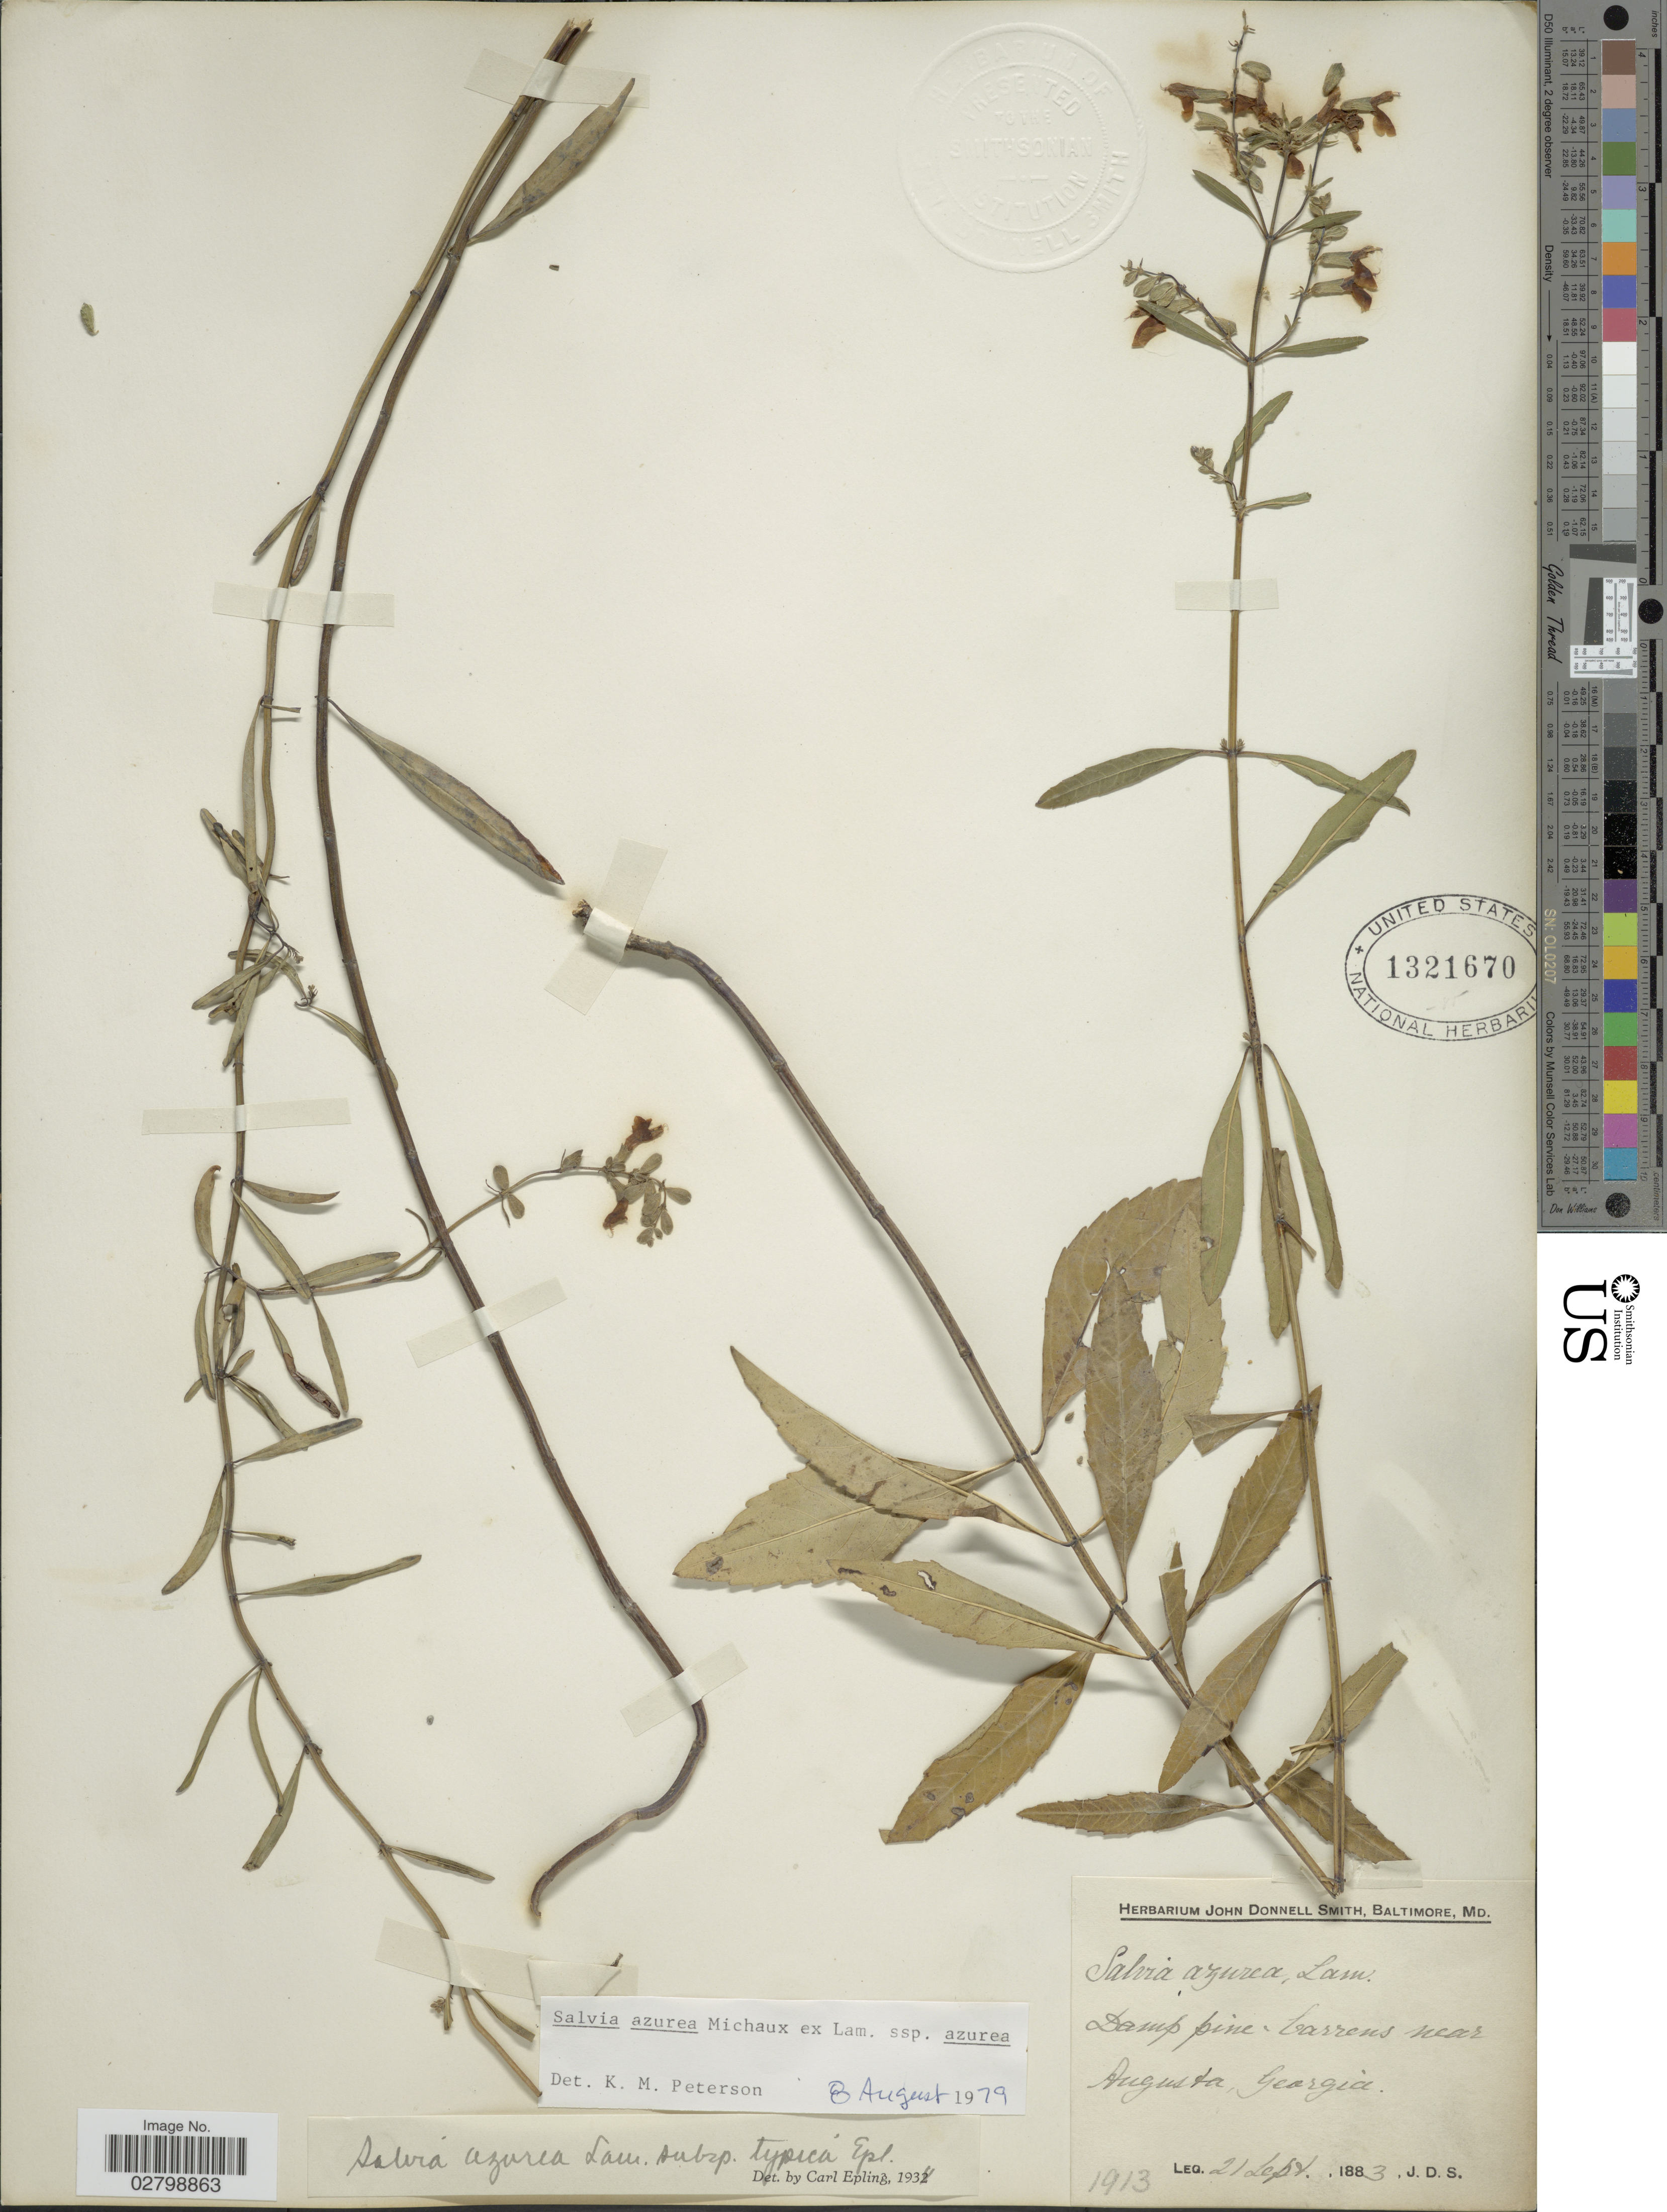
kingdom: Plantae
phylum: Tracheophyta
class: Magnoliopsida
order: Lamiales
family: Lamiaceae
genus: Salvia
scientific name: Salvia azurea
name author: Michx. ex Vahl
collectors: J. Donnell Smith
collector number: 1913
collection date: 1883-09-21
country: United States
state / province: Georgia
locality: Damp pine. Barrens near Augusta.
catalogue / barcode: US 1321670